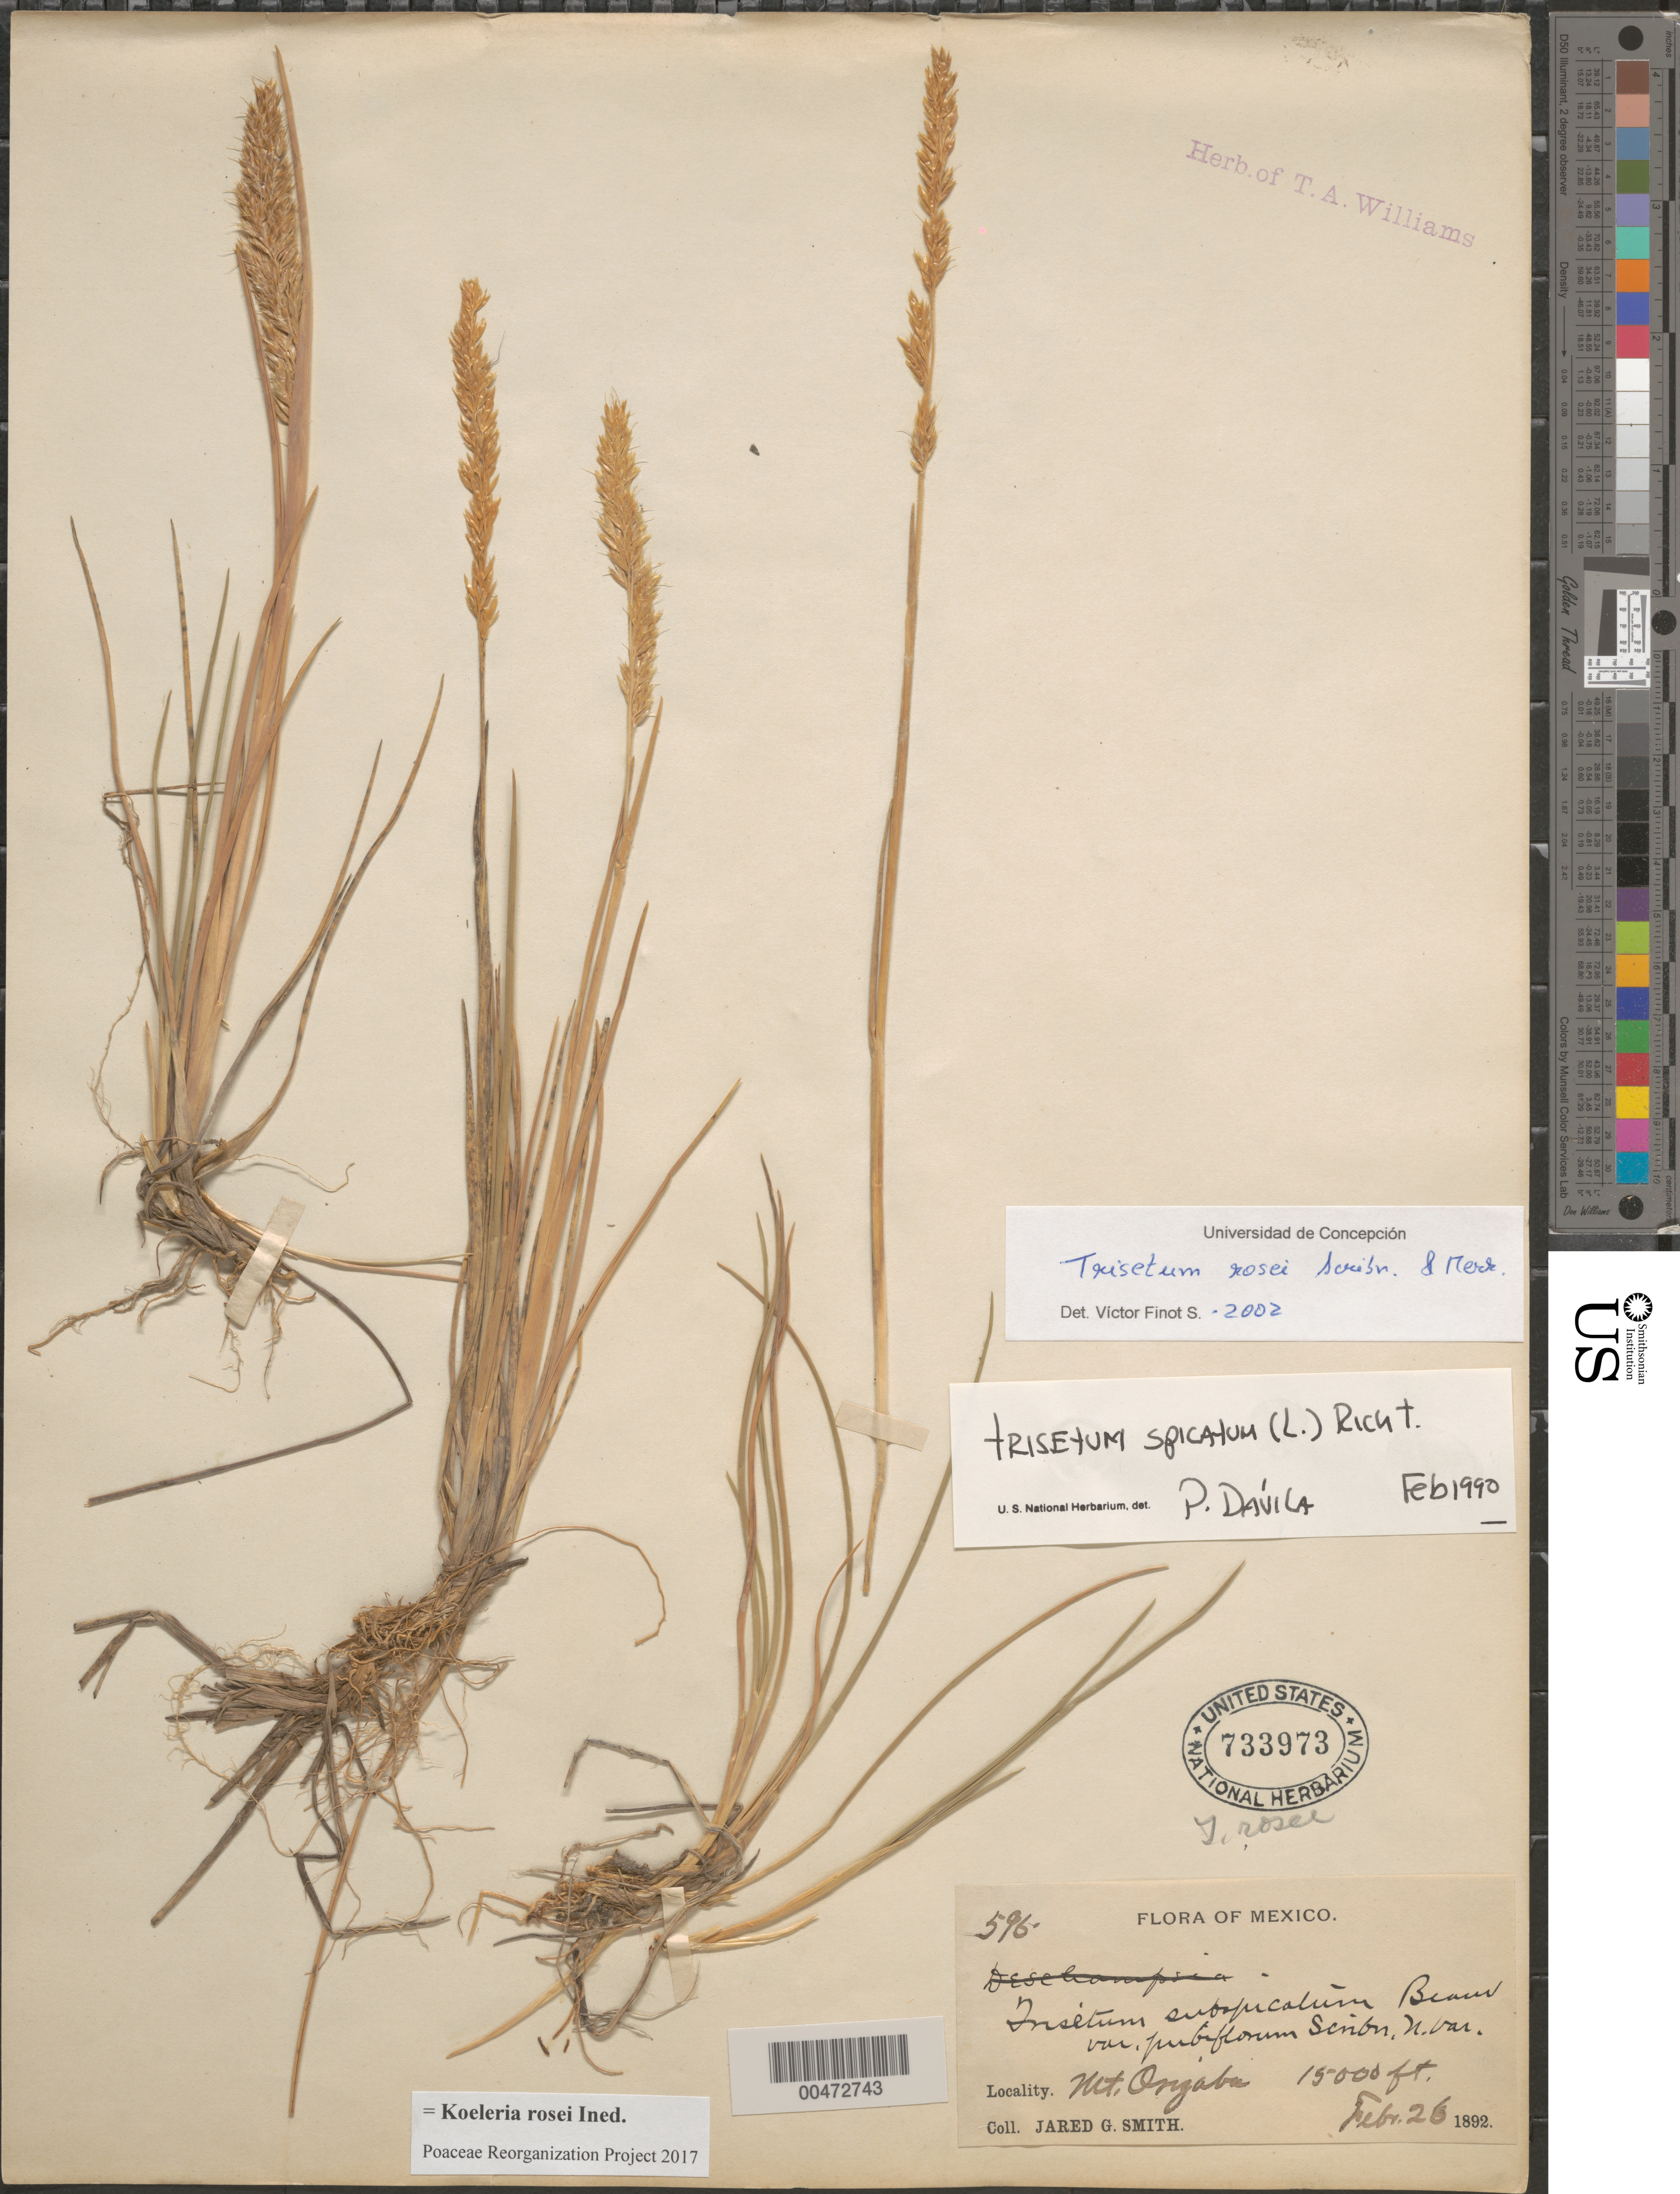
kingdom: Plantae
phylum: Tracheophyta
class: Liliopsida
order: Poales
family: Poaceae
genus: Koeleria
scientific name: Koeleria rosei ined.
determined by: Poaceae Reorganization Project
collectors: J. G. Smith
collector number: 596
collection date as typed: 26 Feb 1892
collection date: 1892-02-26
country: Mexico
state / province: Veracruz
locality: Mt Orizaba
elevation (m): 4572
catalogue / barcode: US 733973